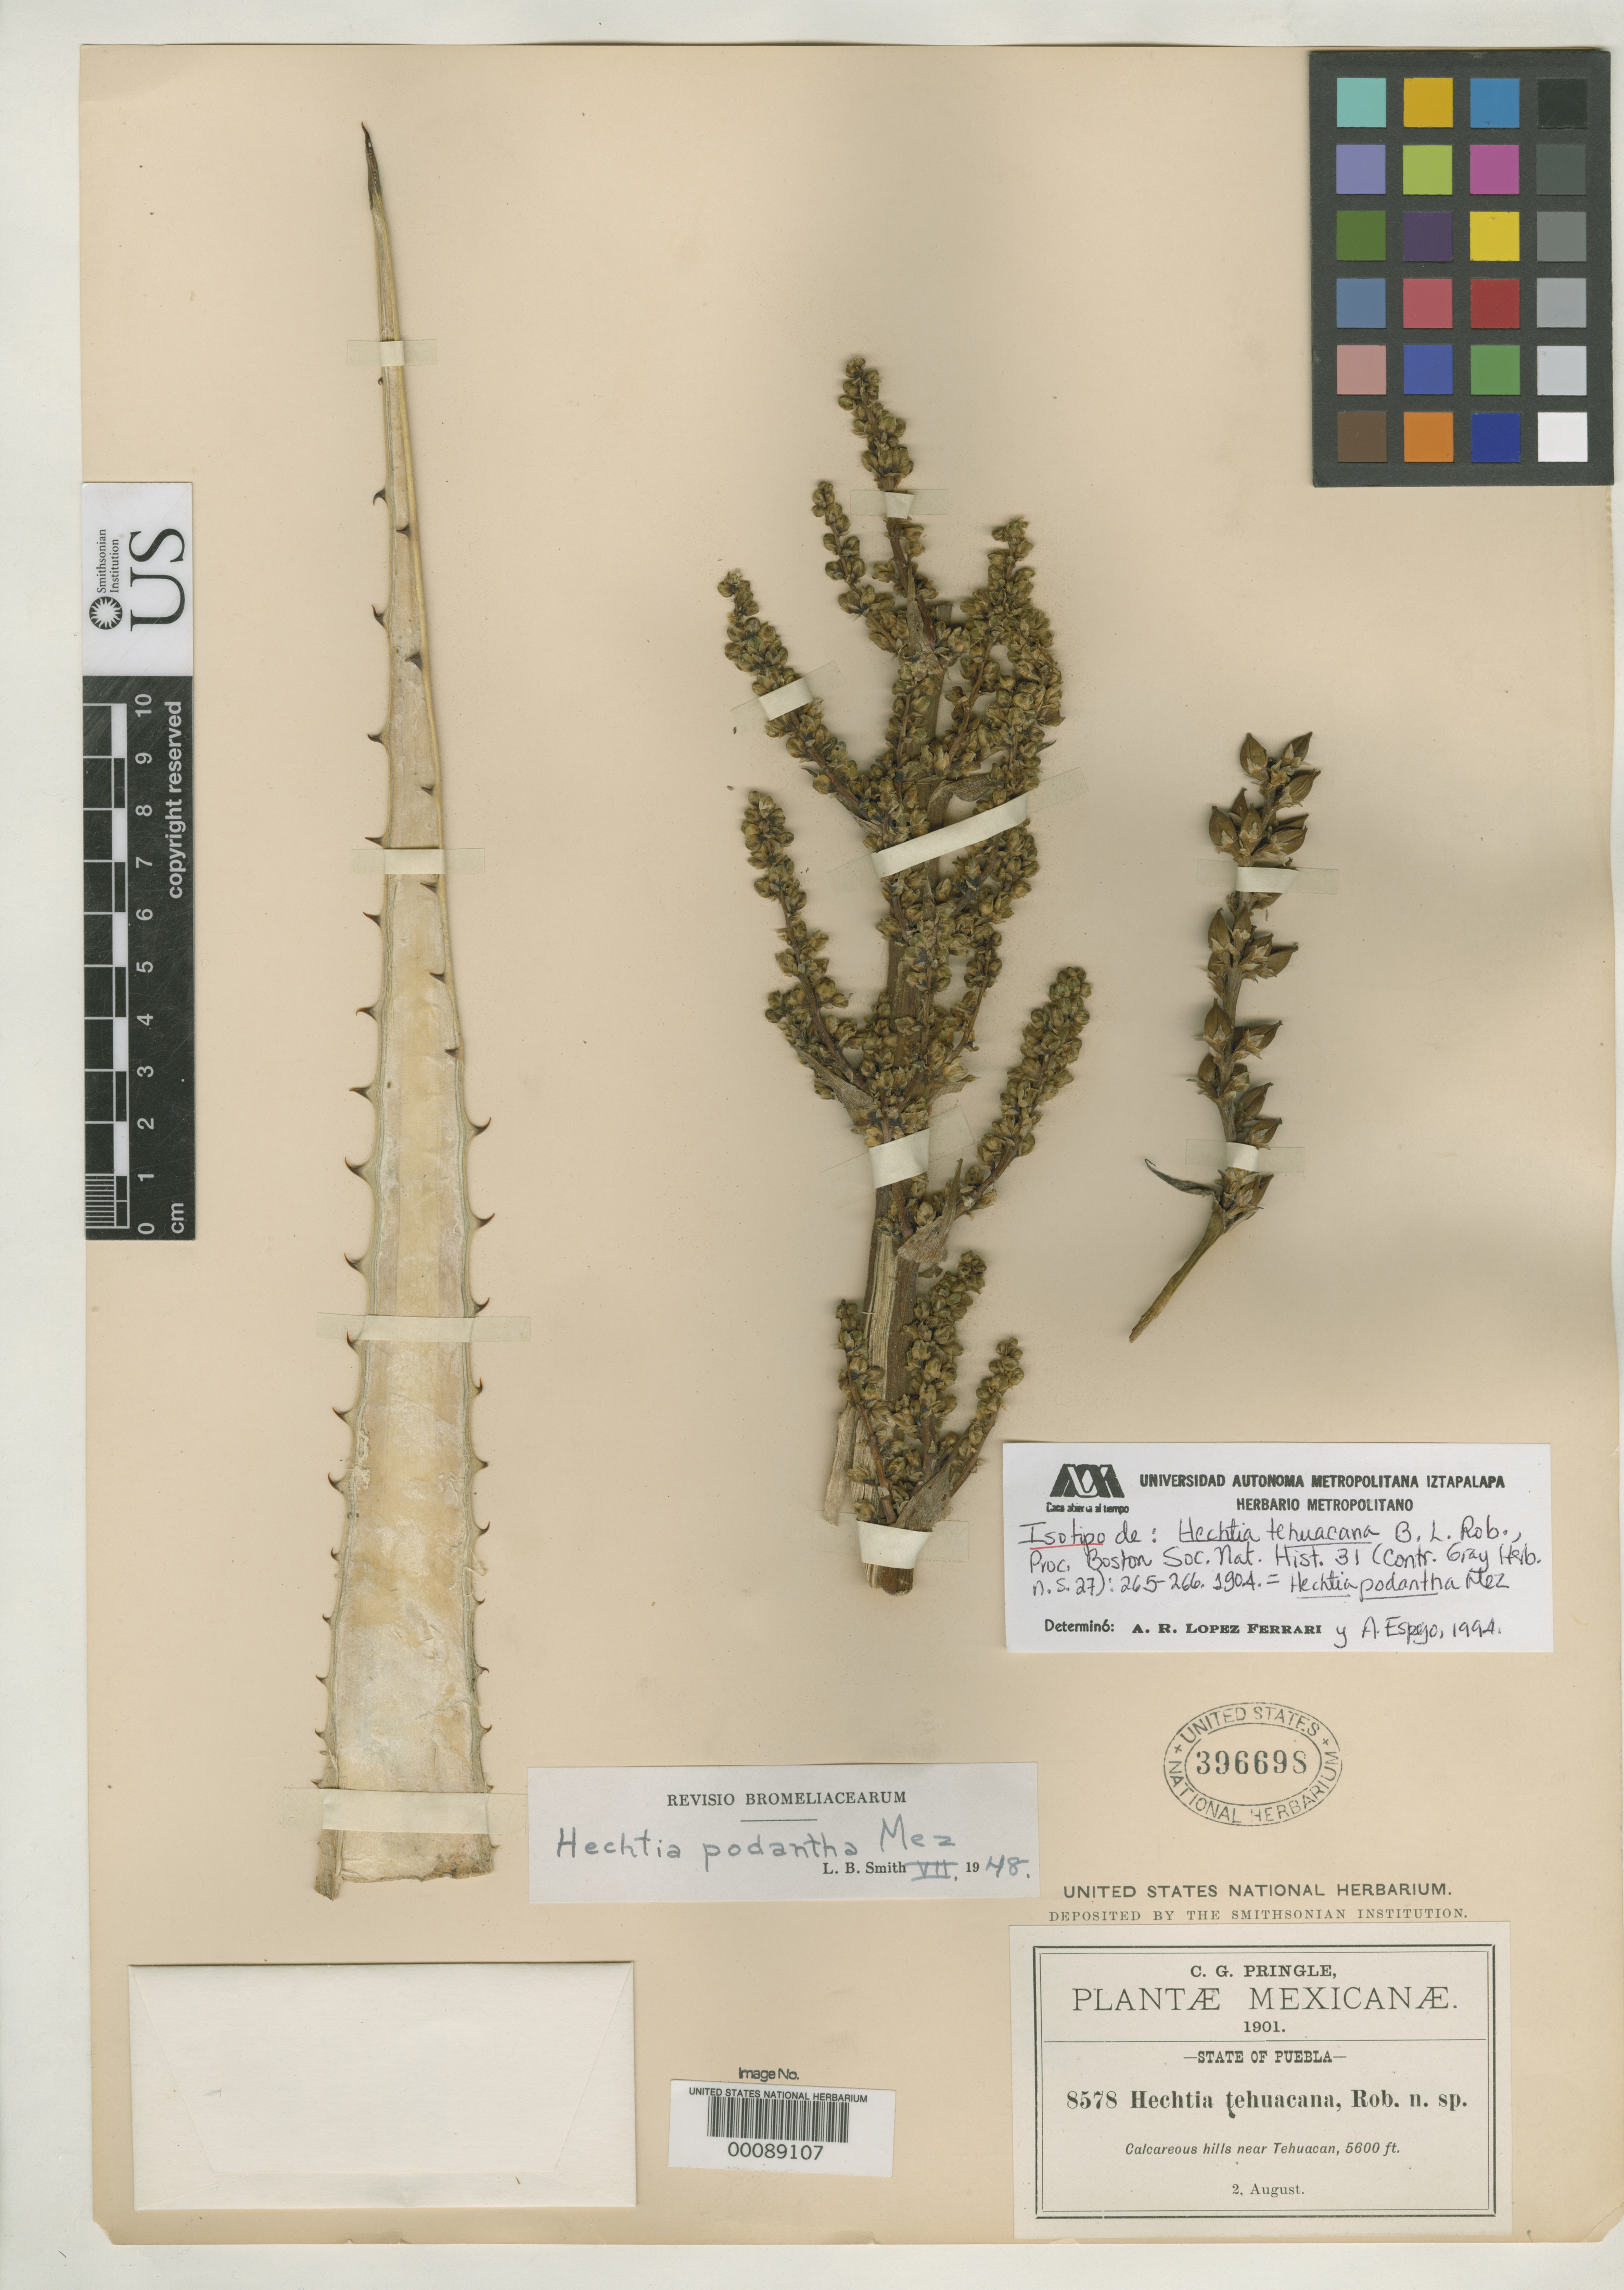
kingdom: Plantae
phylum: Tracheophyta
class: Liliopsida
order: Poales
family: Bromeliaceae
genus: Hechtia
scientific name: Hechtia tehuacana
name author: B.L. Rob.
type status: Isotype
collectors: C. G. Pringle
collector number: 8578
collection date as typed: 02 Aug 1901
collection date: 1901-08-02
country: Mexico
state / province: Puebla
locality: Tehuacan.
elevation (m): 1250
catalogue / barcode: US 396698